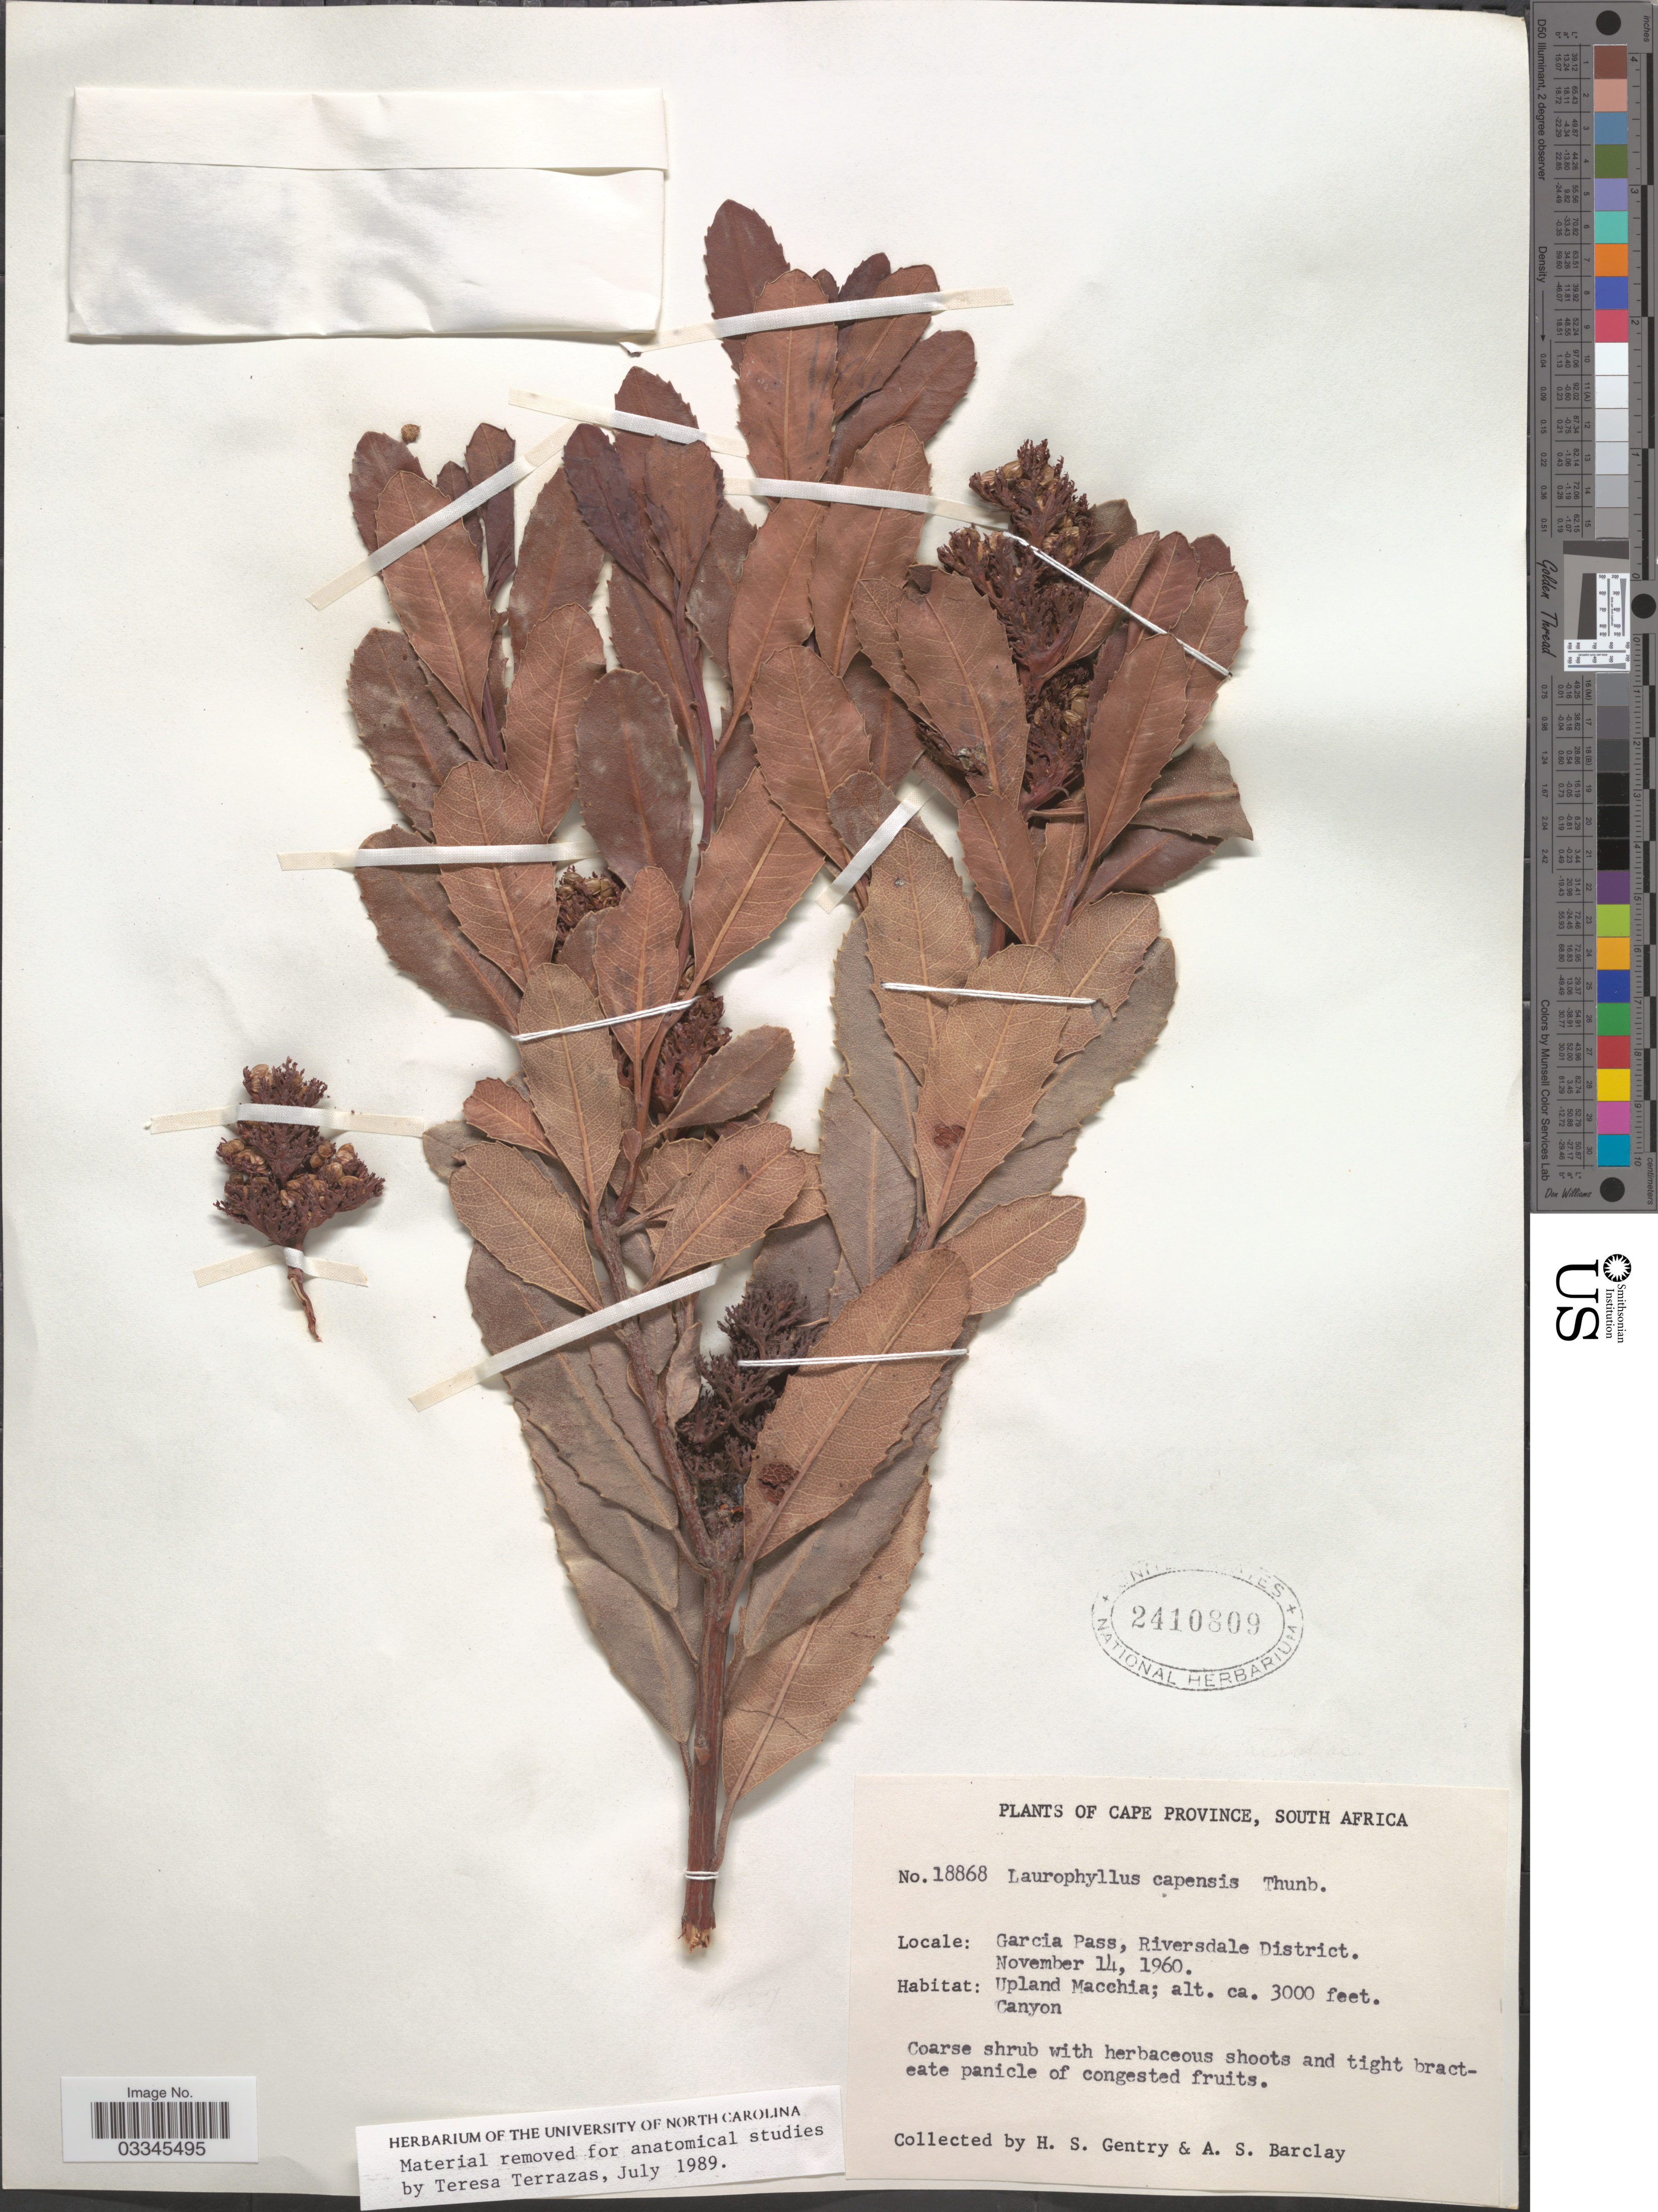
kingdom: Plantae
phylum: Tracheophyta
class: Magnoliopsida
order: Sapindales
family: Anacardiaceae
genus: Laurophyllus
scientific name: Laurophyllus capensis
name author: Thunb.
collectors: H. S. Gentry & A. S. Barclay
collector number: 18868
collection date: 1960-11-14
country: South Africa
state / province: Western Cape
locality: Garcia Pass, Riversdale District. Upland Macchia.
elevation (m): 914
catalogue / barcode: US 2410809